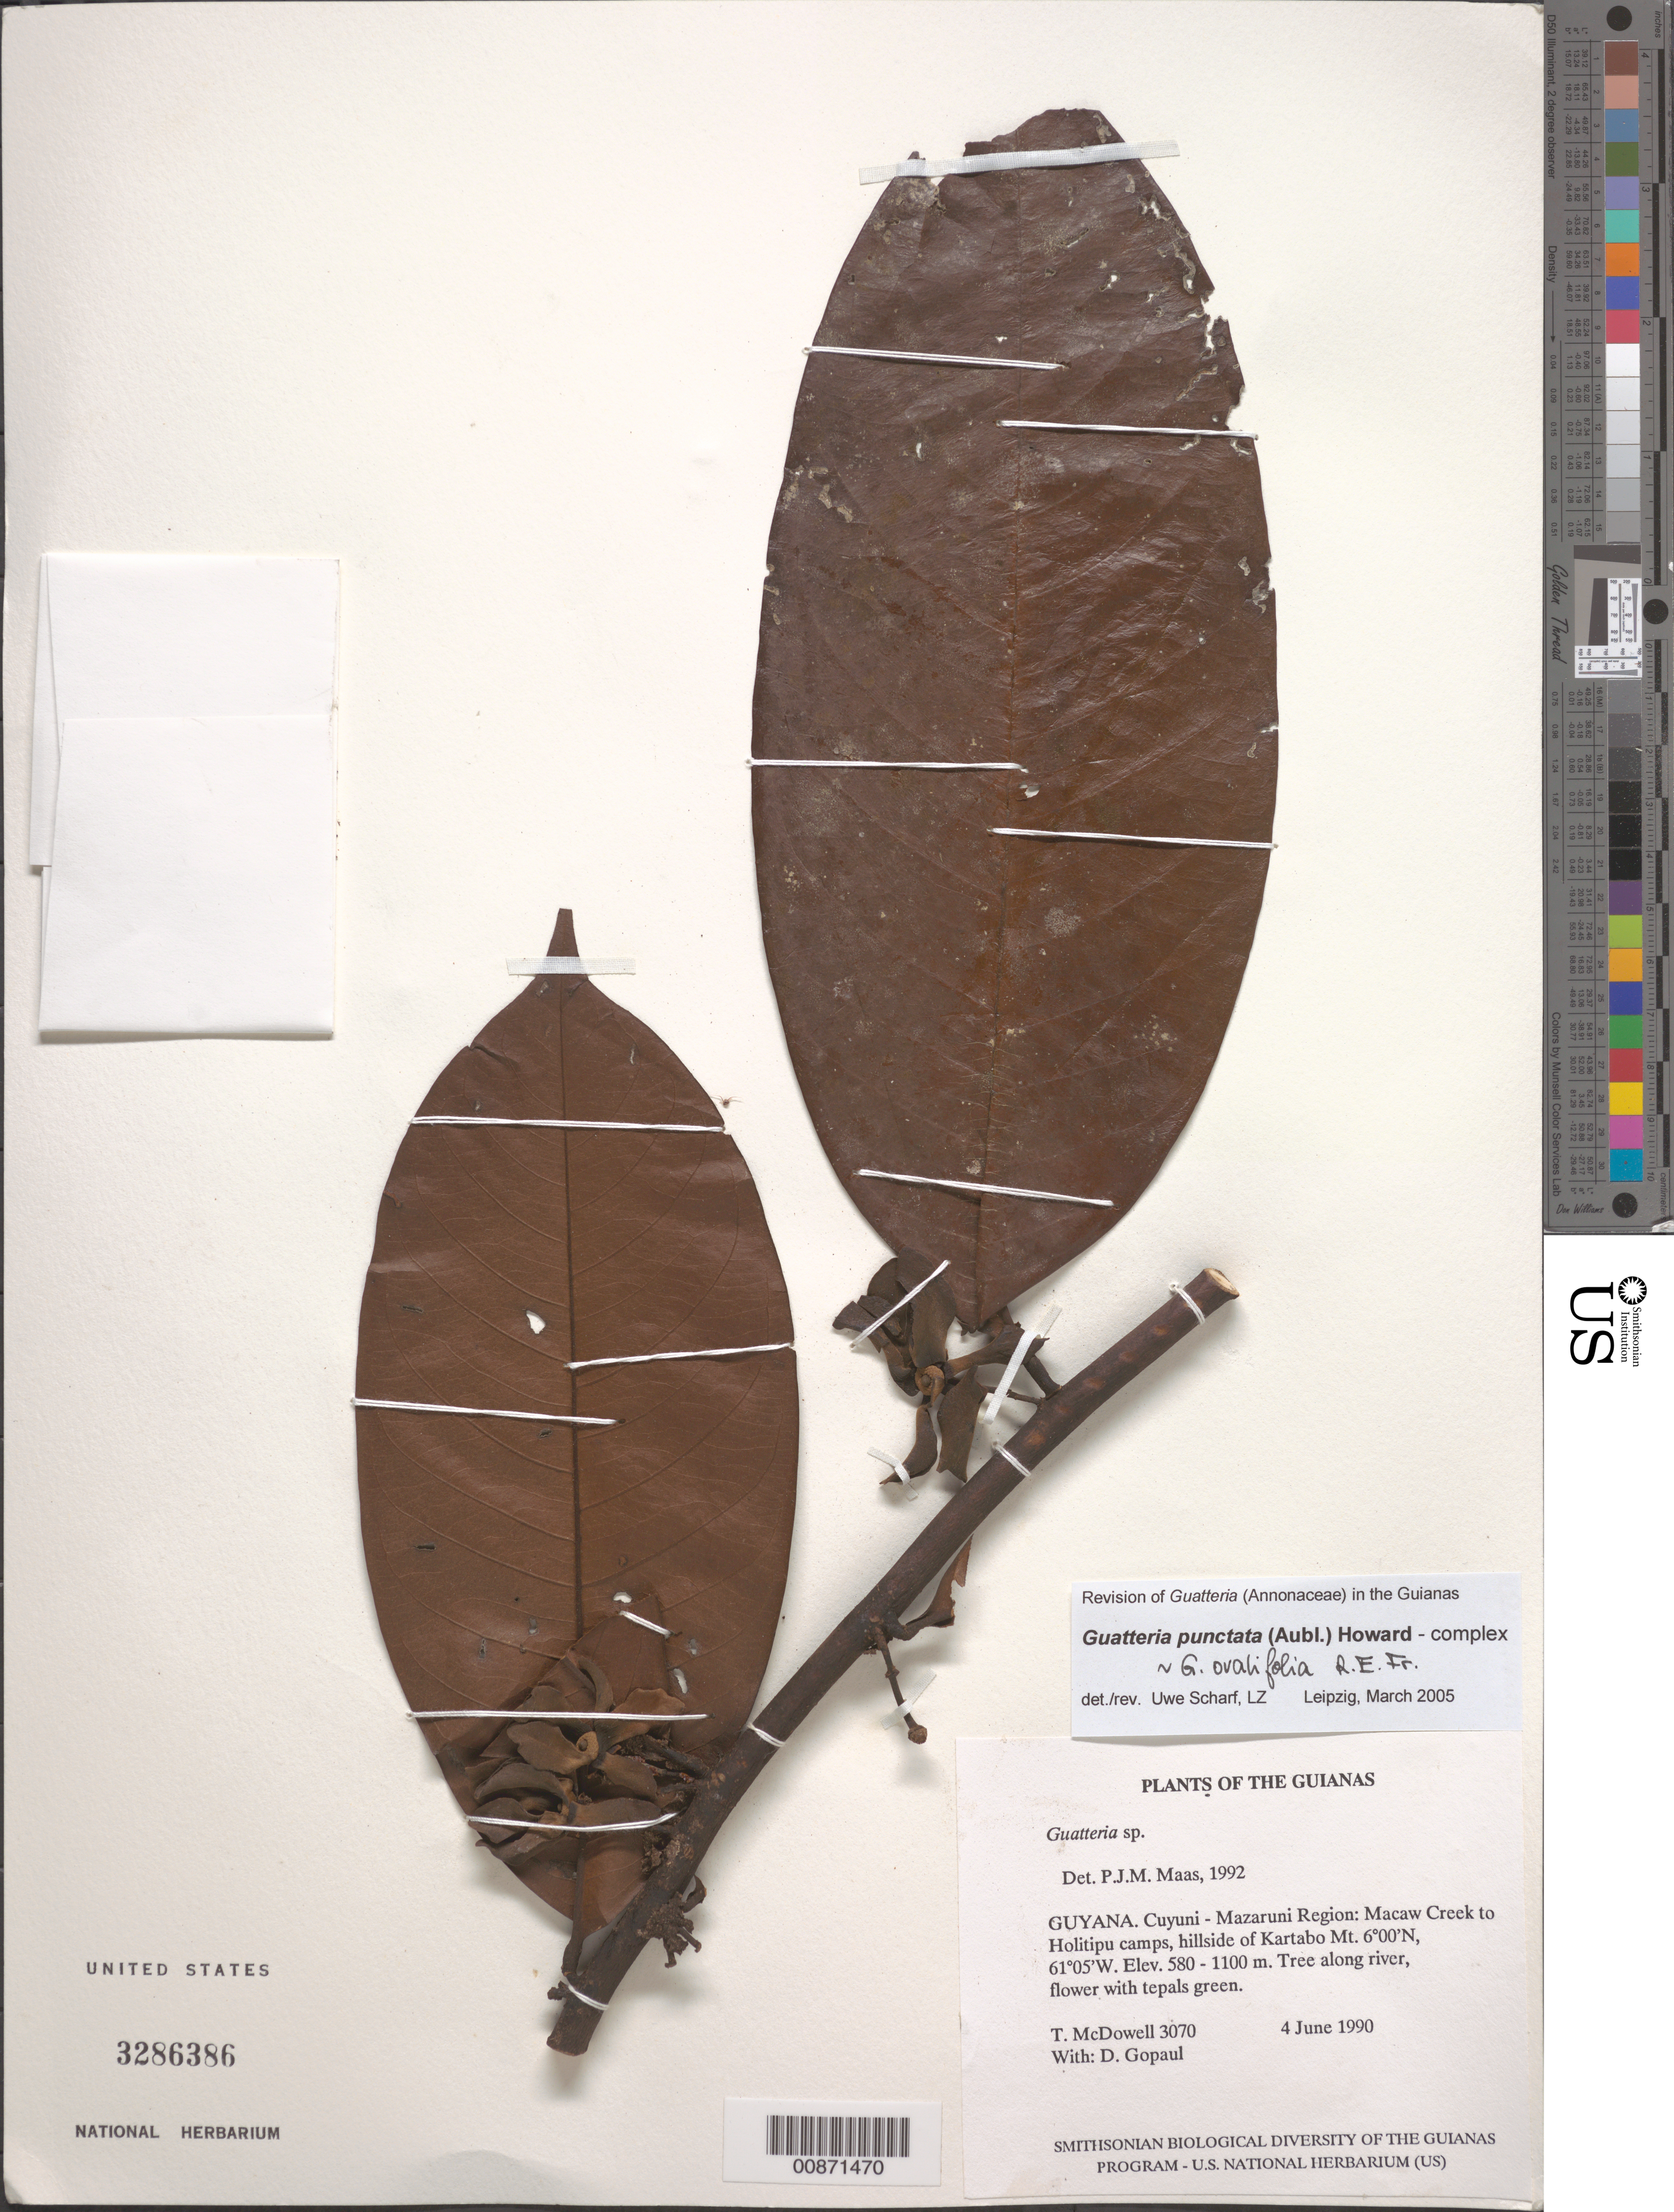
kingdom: Plantae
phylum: Tracheophyta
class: Magnoliopsida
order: Magnoliales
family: Annonaceae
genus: Guatteria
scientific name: Guatteria punctata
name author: (Aubl.) R.A. Howard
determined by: Scharf, U.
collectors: T. McDowell, D. Hughs & D. Gopaul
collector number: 3070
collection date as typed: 4 June 1990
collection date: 1990-06-04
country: Guyana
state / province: Cuyuni-Mazaruni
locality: Macaw Creek to Holitipu camps, hillside of Karabo Mt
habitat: Savanna, bush along creeks, and bush on hillside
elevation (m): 580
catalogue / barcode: US 3286386